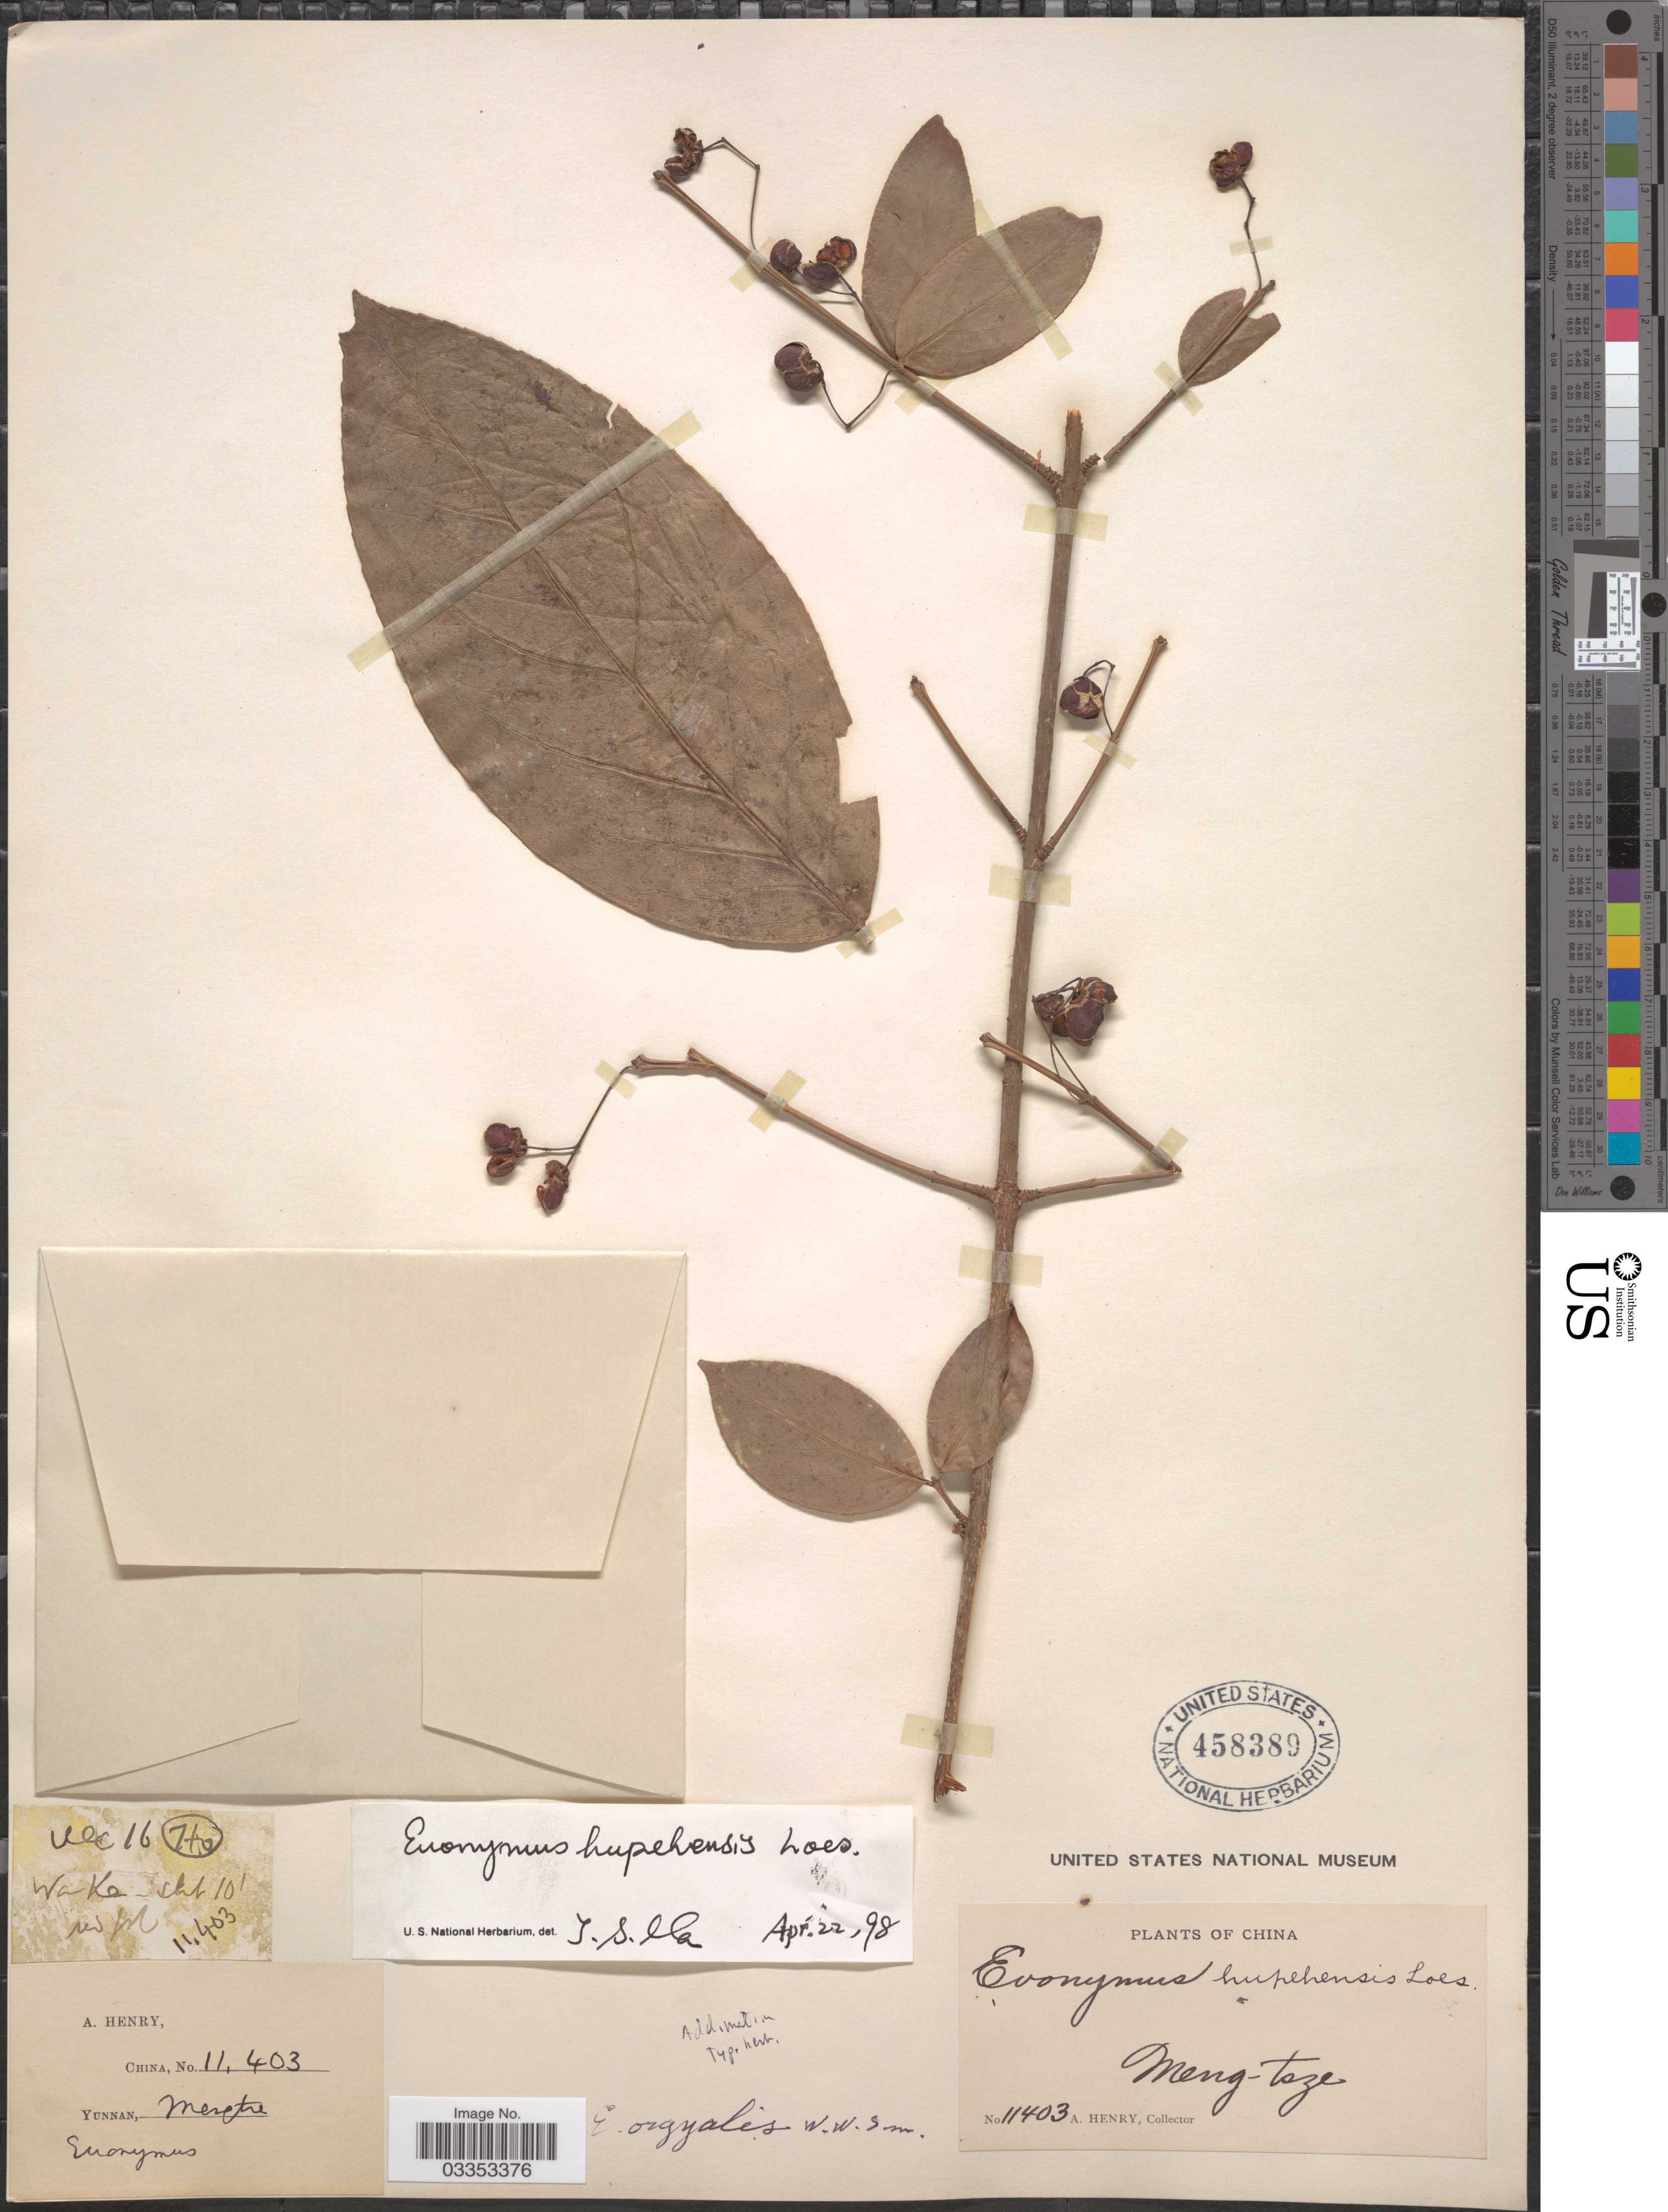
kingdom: Plantae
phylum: Tracheophyta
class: Magnoliopsida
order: Celastrales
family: Celastraceae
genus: Euonymus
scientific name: Euonymus hupehensis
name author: (Loes.) Loes.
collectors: A. Henry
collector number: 11403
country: China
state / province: Yunnan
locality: Meng-tsze. Wa Ke. Ho.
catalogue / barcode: US 458389